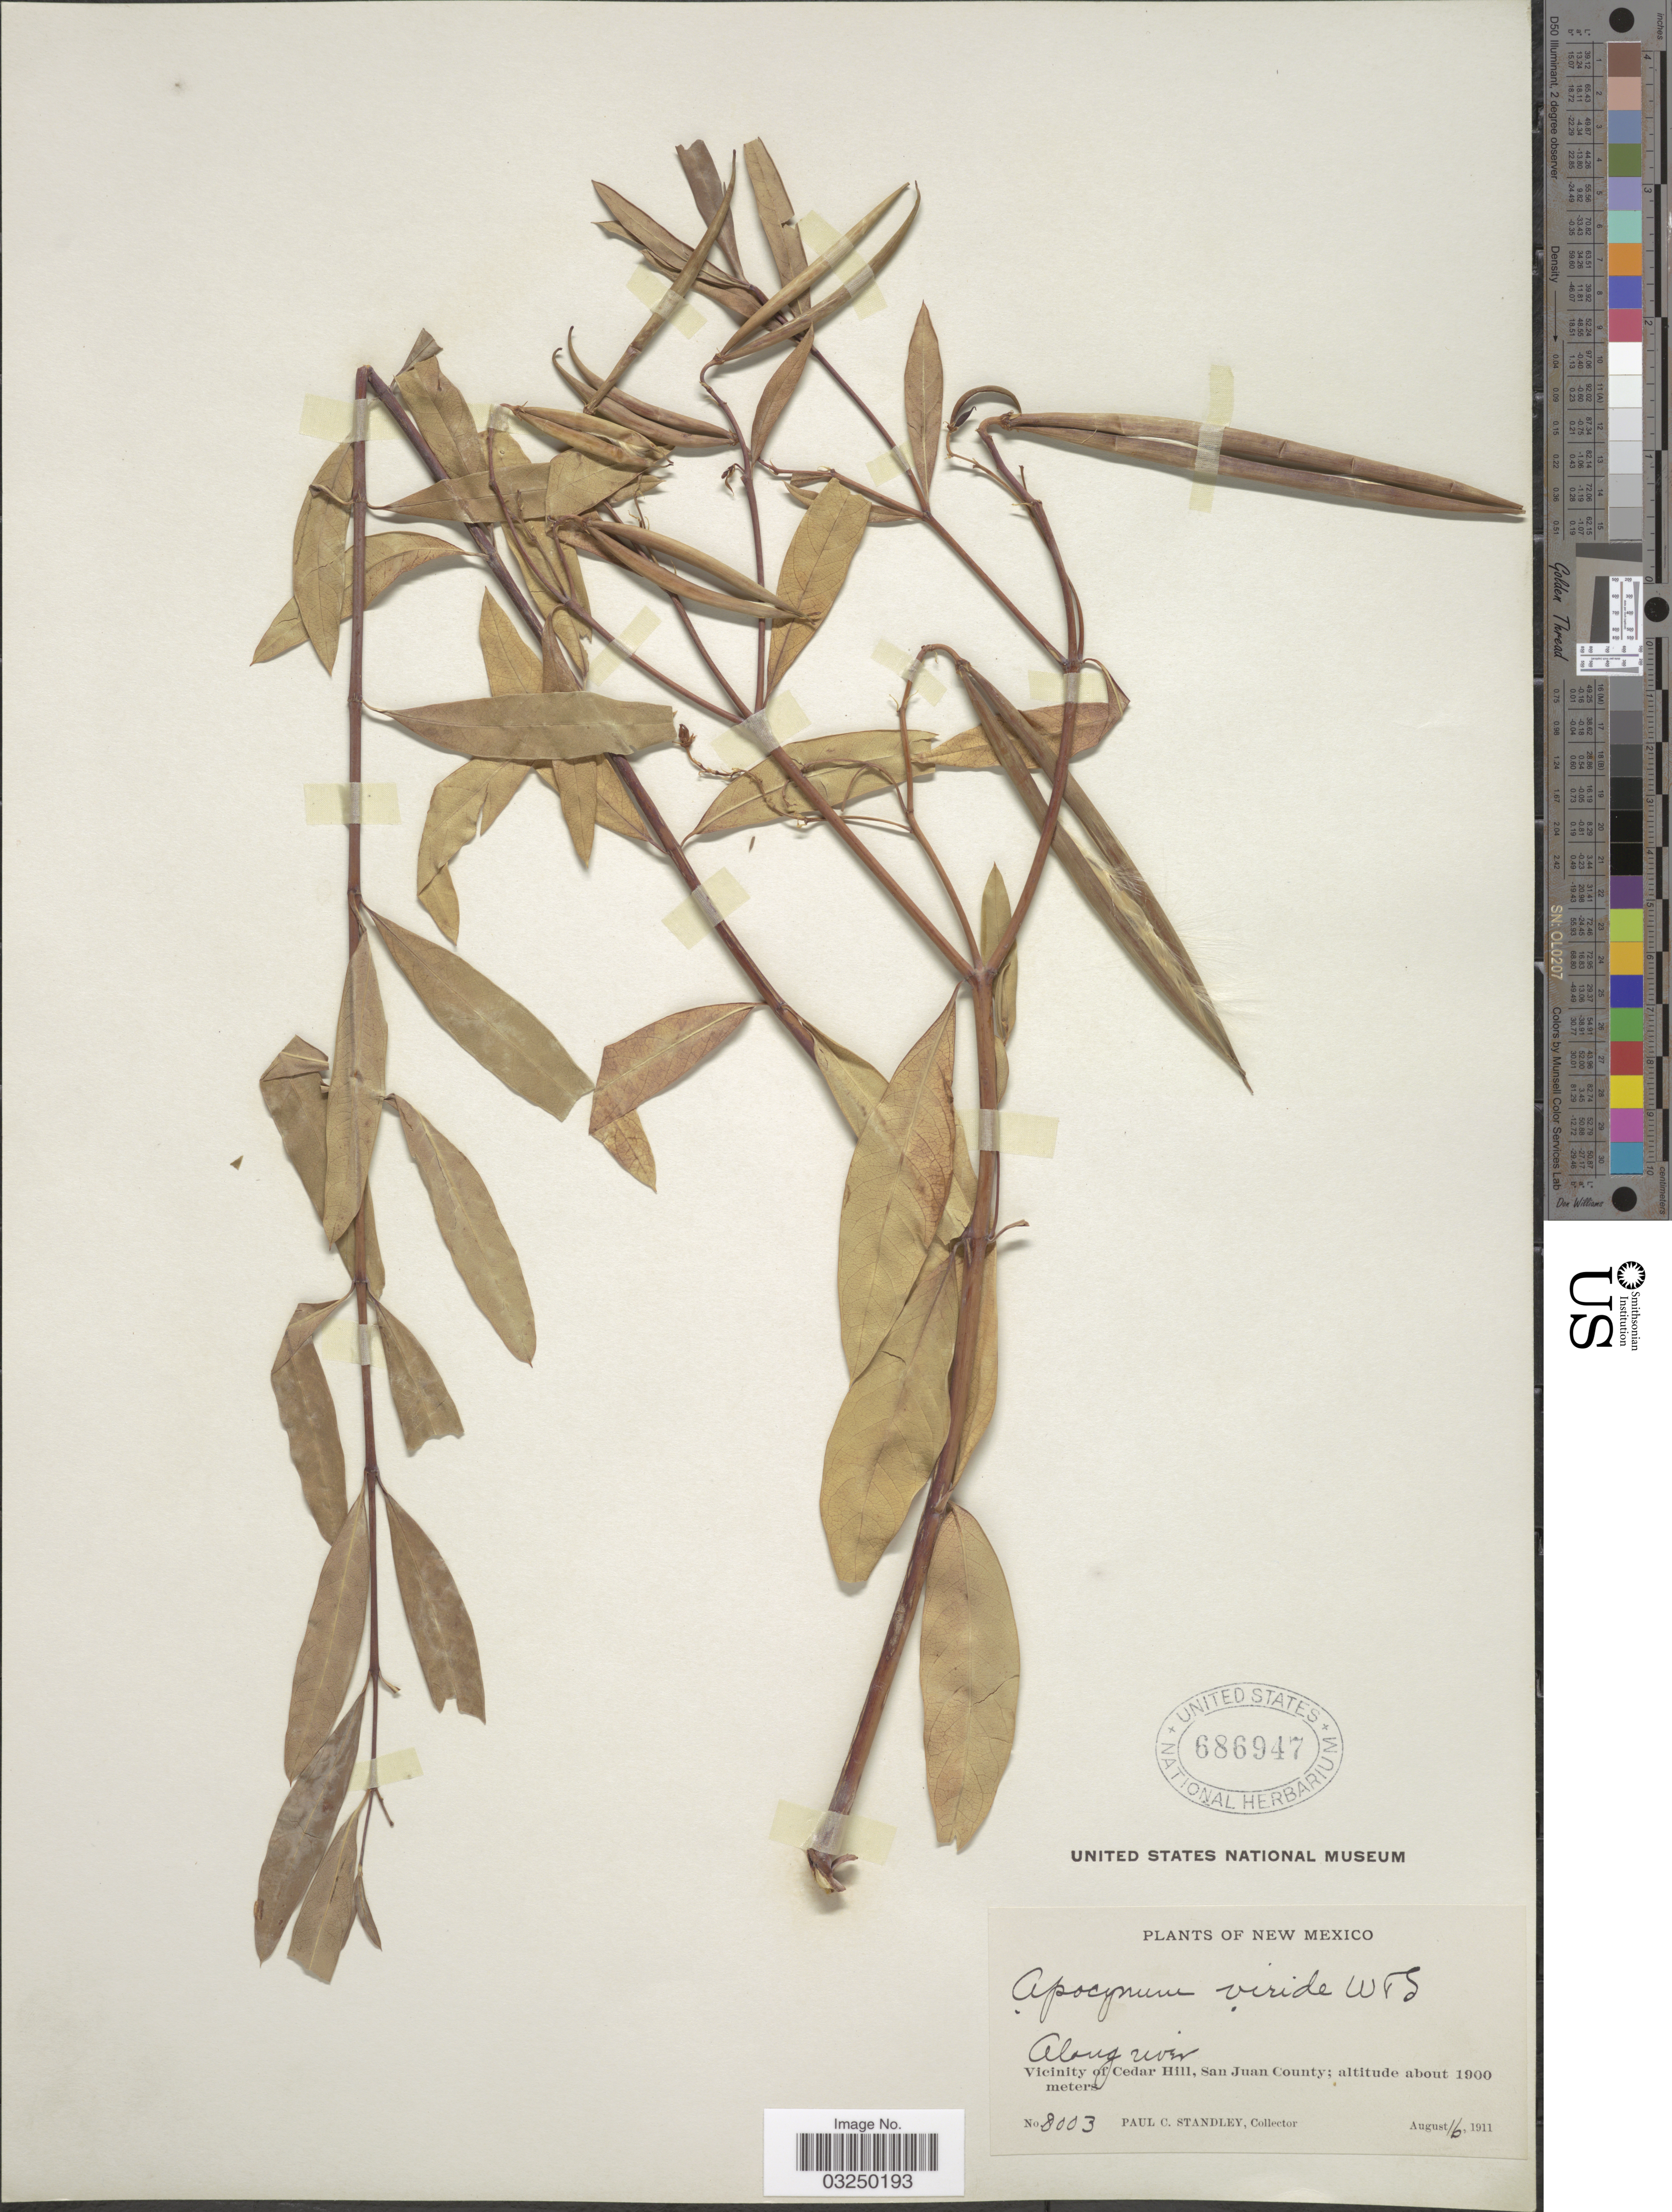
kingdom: Plantae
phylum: Tracheophyta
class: Magnoliopsida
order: Gentianales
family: Apocynaceae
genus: Apocynum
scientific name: Apocynum viride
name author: Wooton & Standl.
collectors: P. C. Standley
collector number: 8003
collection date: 1911-08-16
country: United States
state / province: New Mexico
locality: Along river. Vicinity of Cedar Hill, San Juan County.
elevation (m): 1900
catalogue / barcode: US 686947